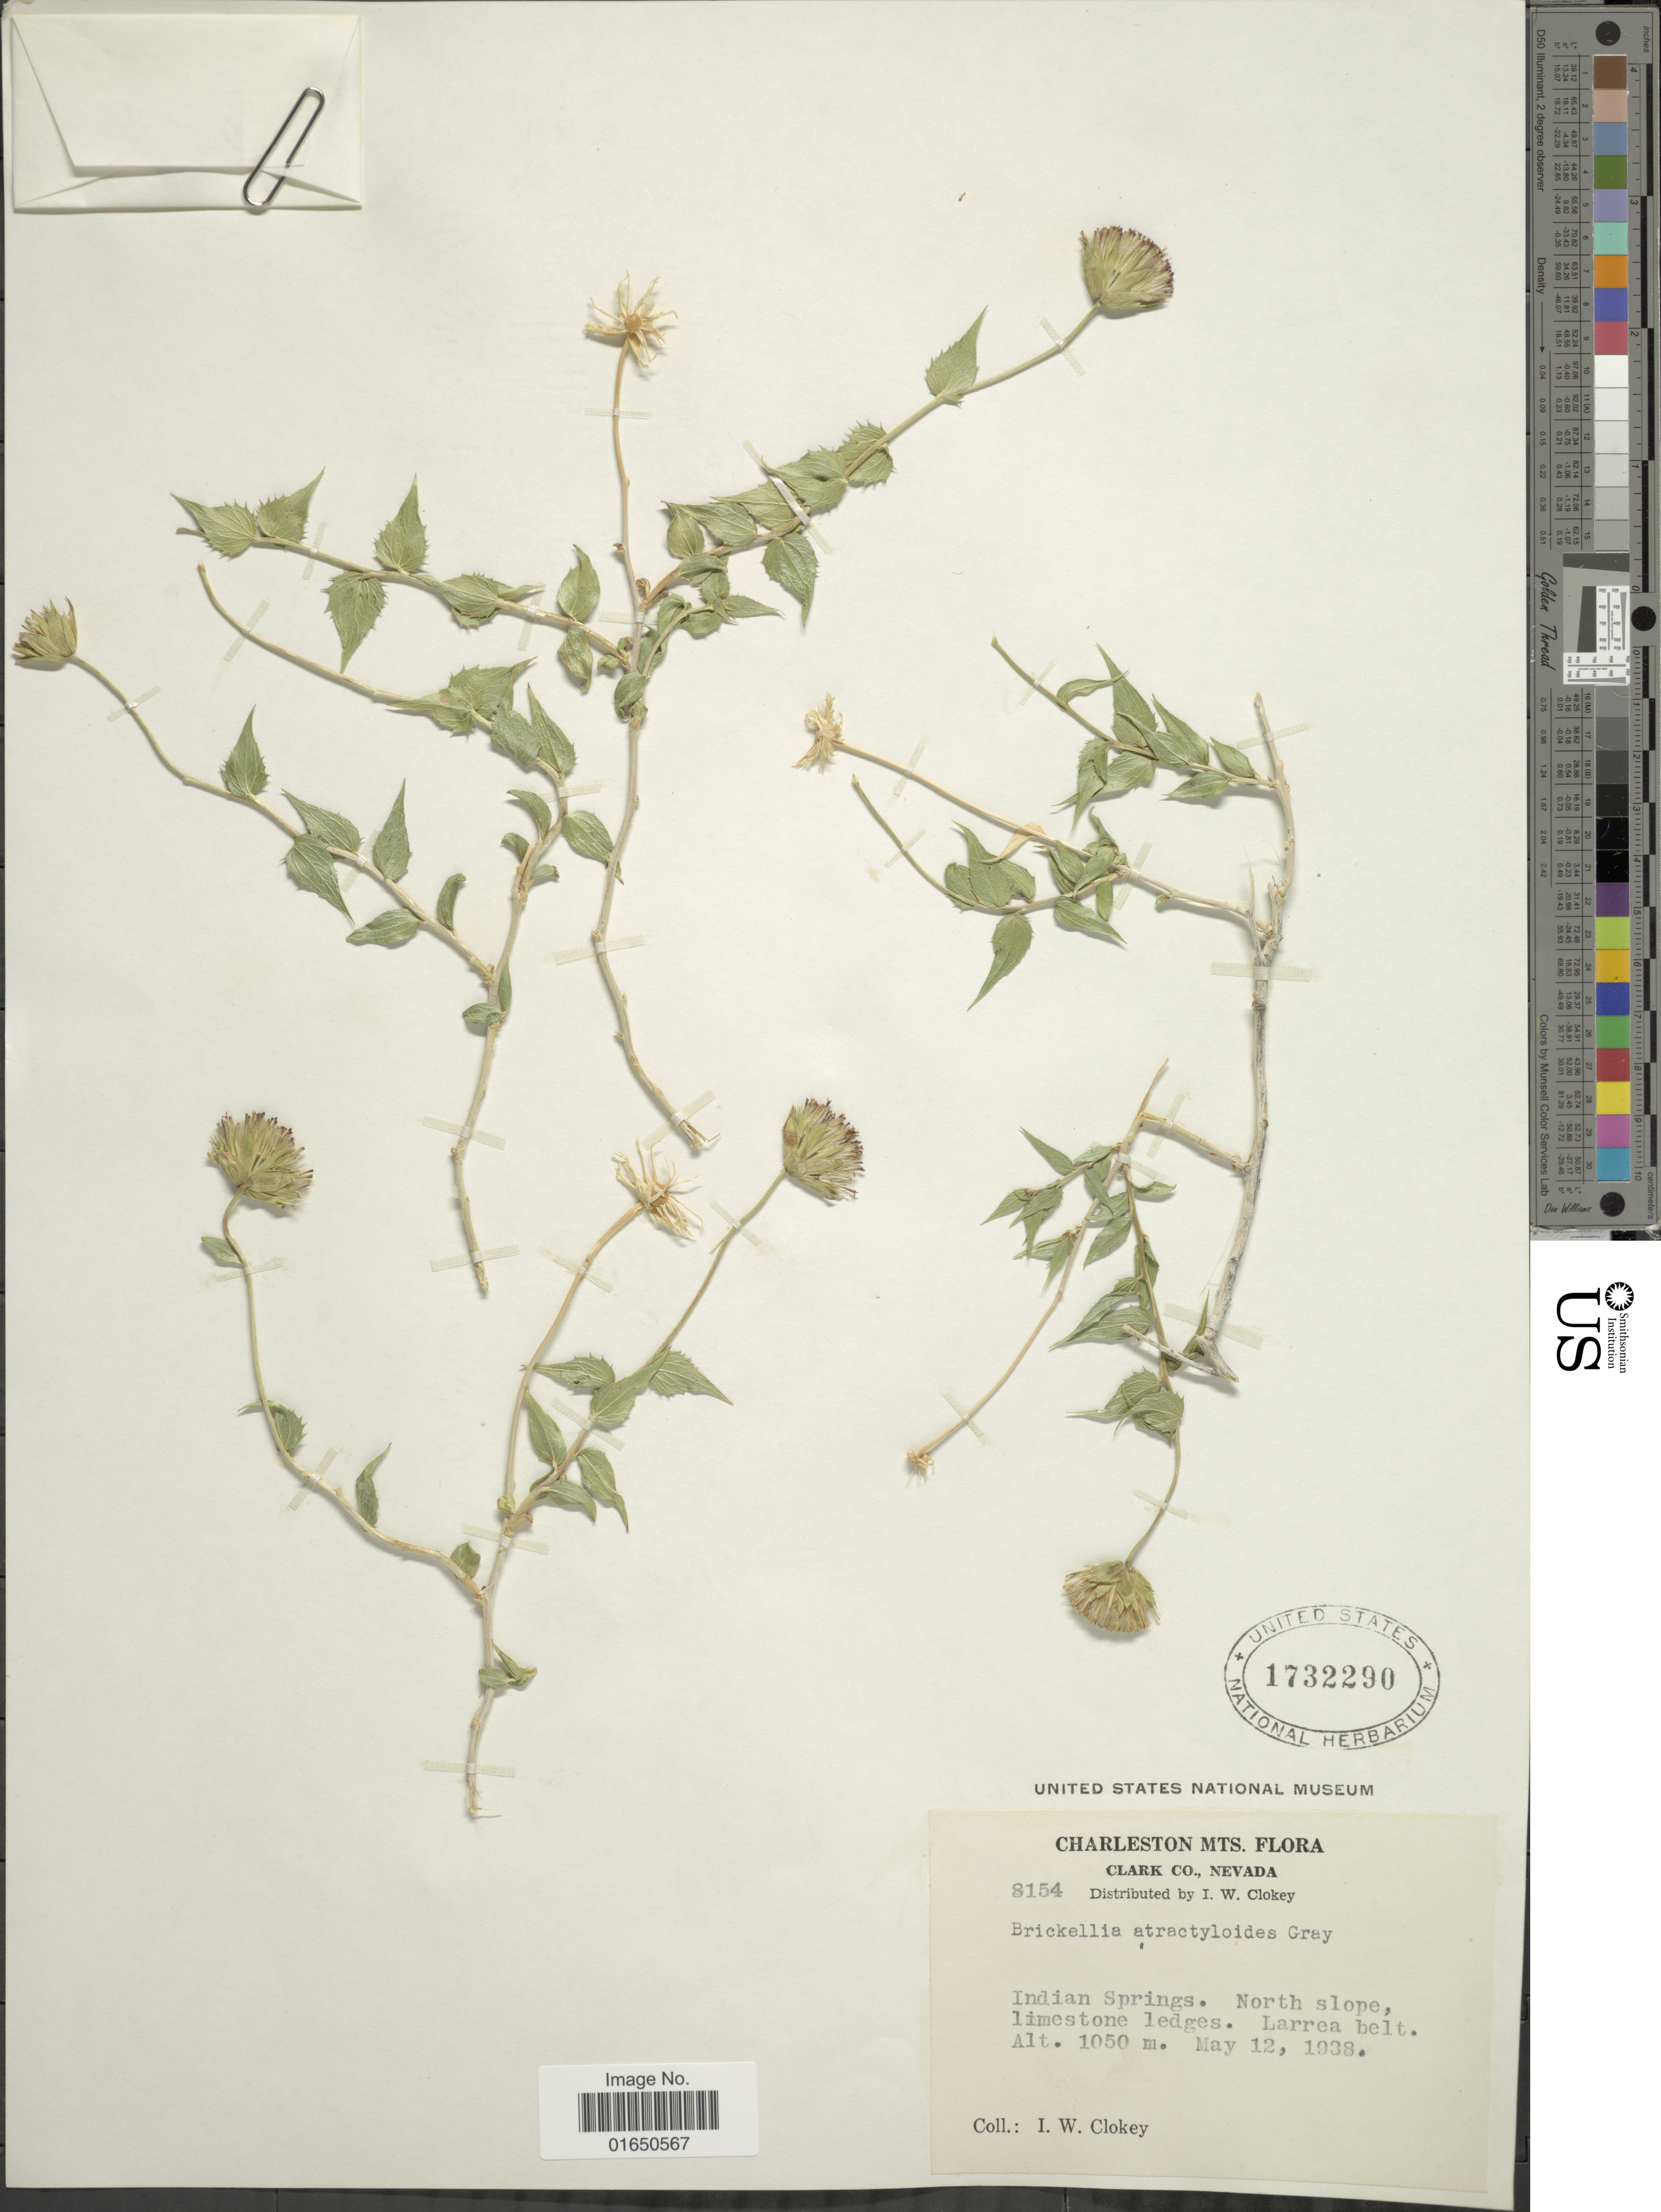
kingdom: Plantae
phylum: Tracheophyta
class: Magnoliopsida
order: Asterales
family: Asteraceae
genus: Brickellia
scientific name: Brickellia atractyloides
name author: A. Gray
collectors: I. W. Clokey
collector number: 8154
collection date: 1938-05-12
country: United States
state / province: Nevada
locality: Clark co., Charleston Mts. Indian Springs. North slope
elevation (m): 1050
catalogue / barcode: US 1732290